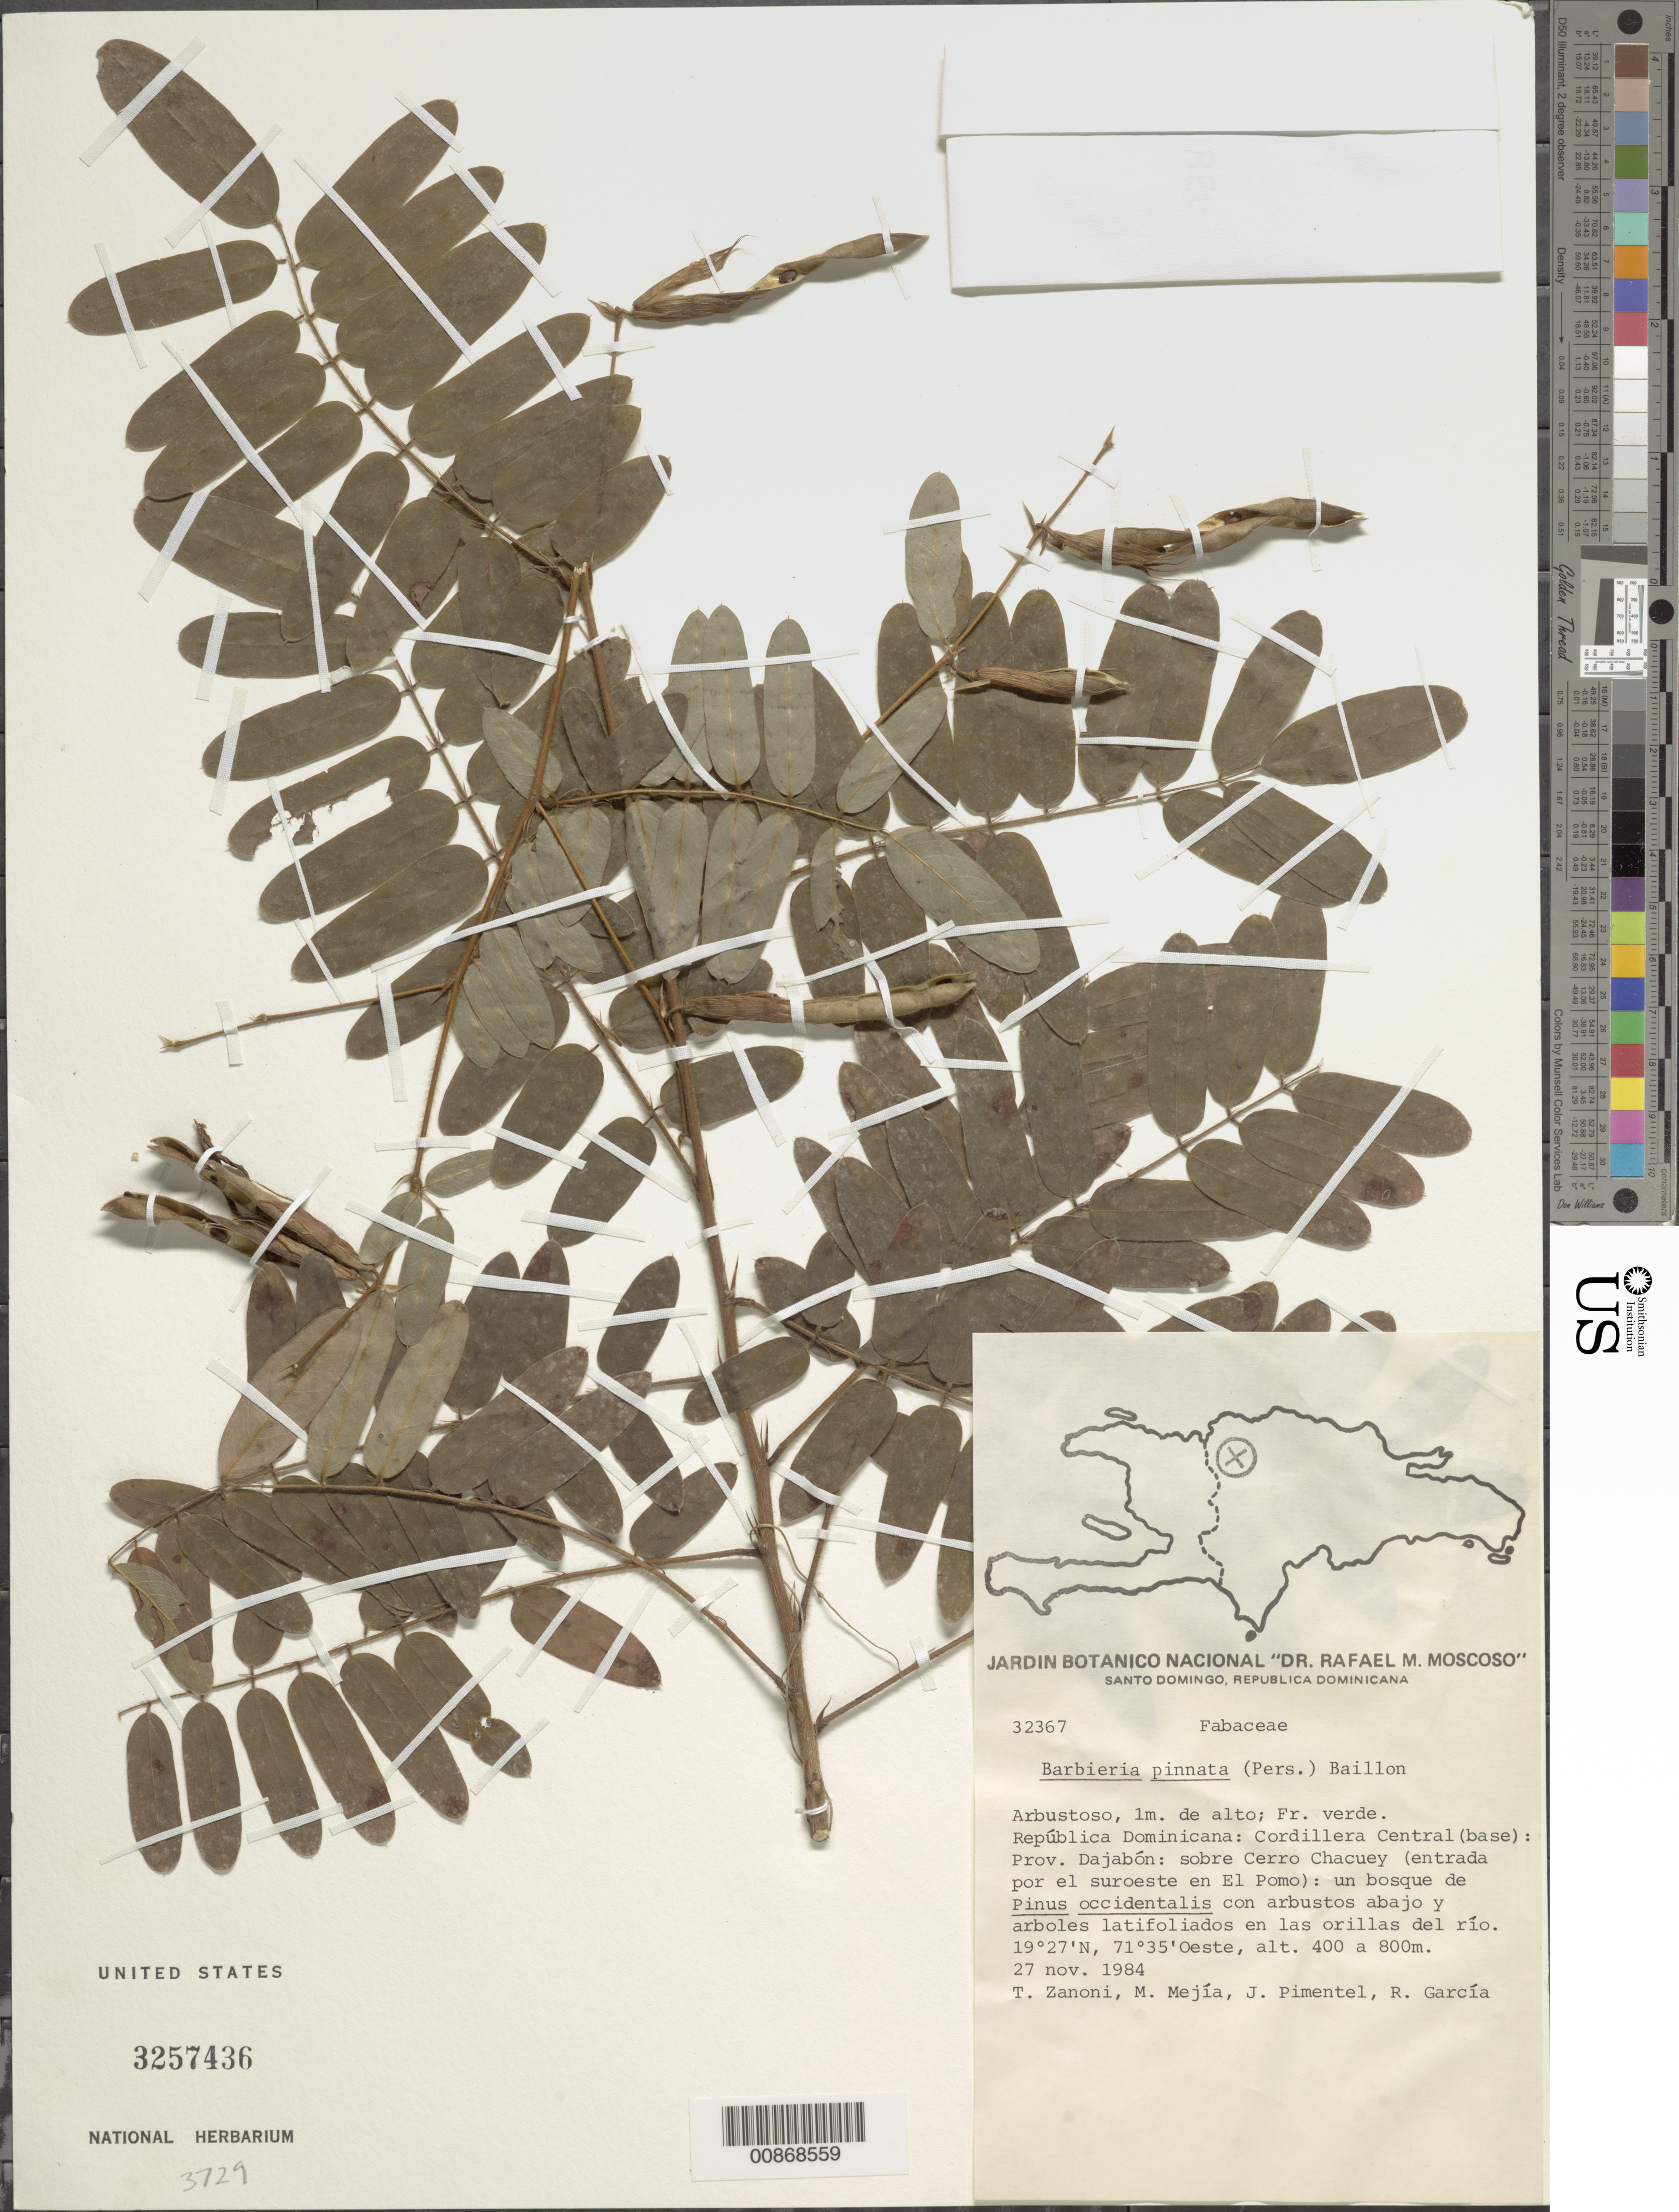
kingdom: Plantae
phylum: Tracheophyta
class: Magnoliopsida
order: Fabales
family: Fabaceae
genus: Barbieria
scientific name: Barbieria pinnata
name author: (Pers.) Baill.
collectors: T. A. Zanoni, M. Mejia, J. Pimentel & R. G. García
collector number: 32367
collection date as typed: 27 Nov 1984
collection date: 1984-11-27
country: Dominican Republic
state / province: Dajabon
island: Hispaniola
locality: Cordillera Central (base): sobre Cerro Chacuey (entrada por el suroeste en El Pomo).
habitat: Un vosque de Pinus occidentalis con arbustos abajo y árboles latifoliados en las orillas del río.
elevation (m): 400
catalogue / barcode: US 3257436